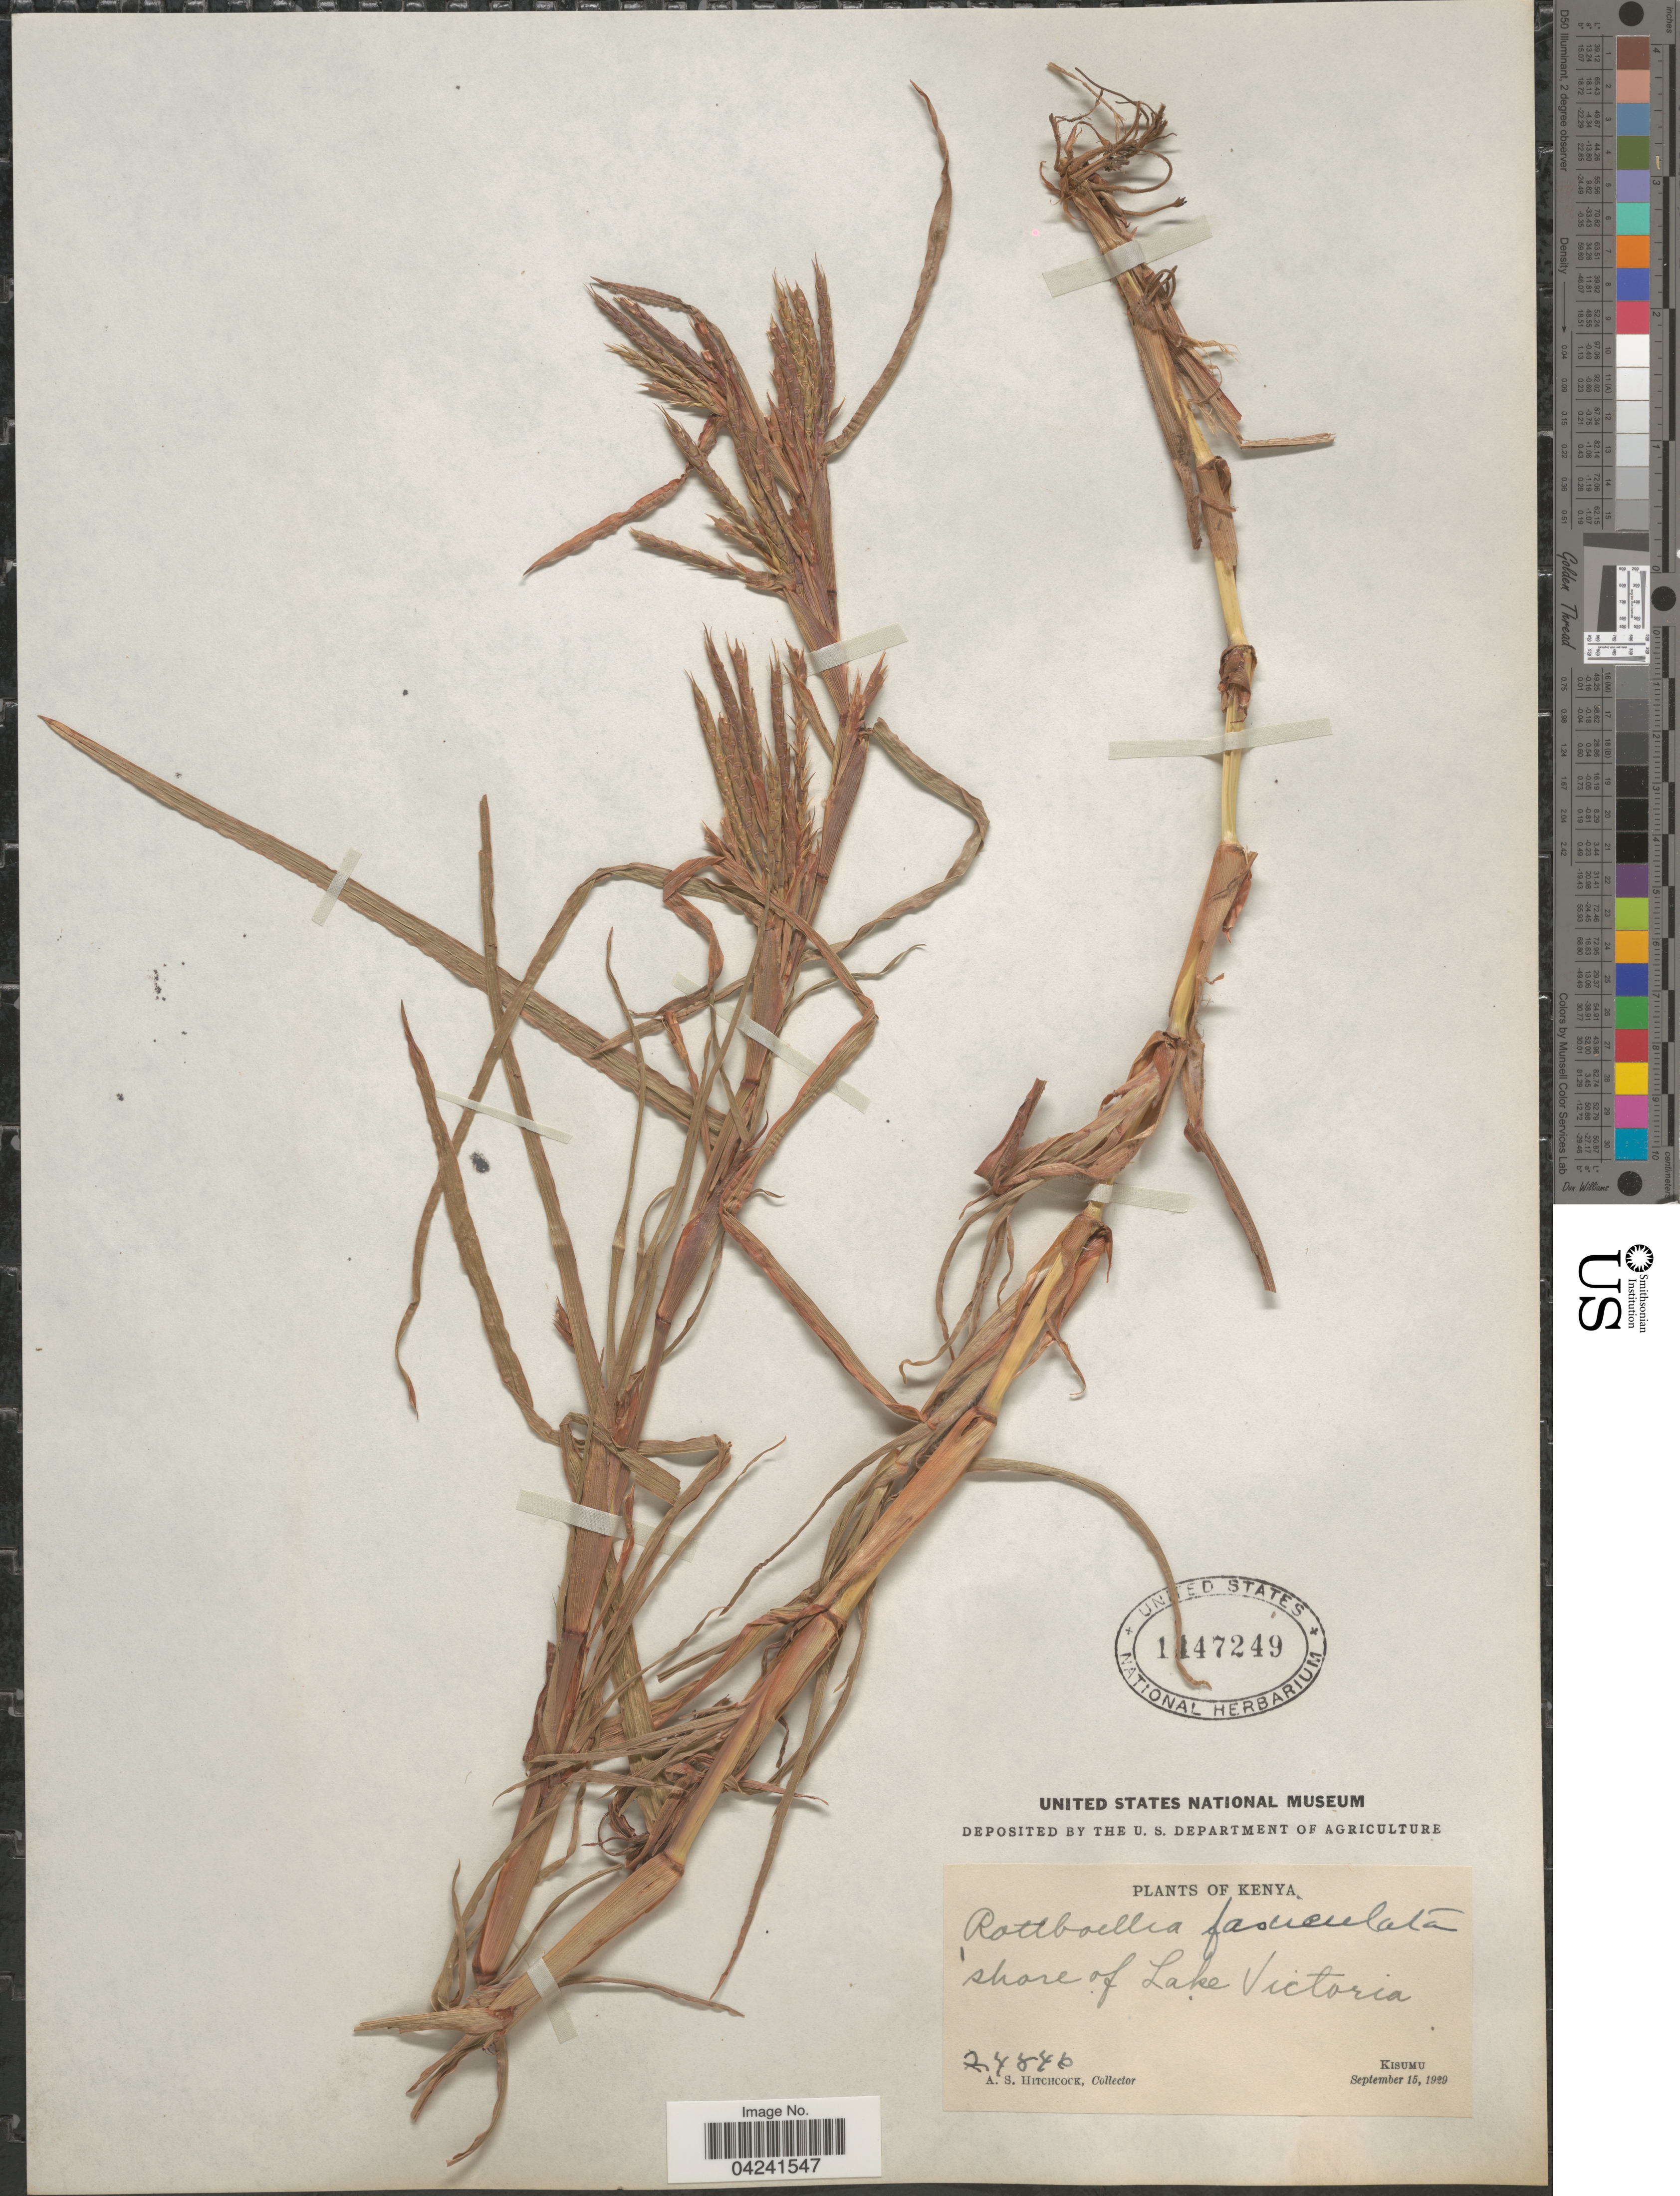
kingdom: Plantae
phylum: Tracheophyta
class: Liliopsida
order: Poales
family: Poaceae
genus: Hemarthria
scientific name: Hemarthria altissima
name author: (Poir.) Stapf & C. E. Hubb.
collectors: A. S. Hitchcock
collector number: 24846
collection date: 1929-09-15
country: Kenya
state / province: Kisumu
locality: Shore of Lake Victoria.